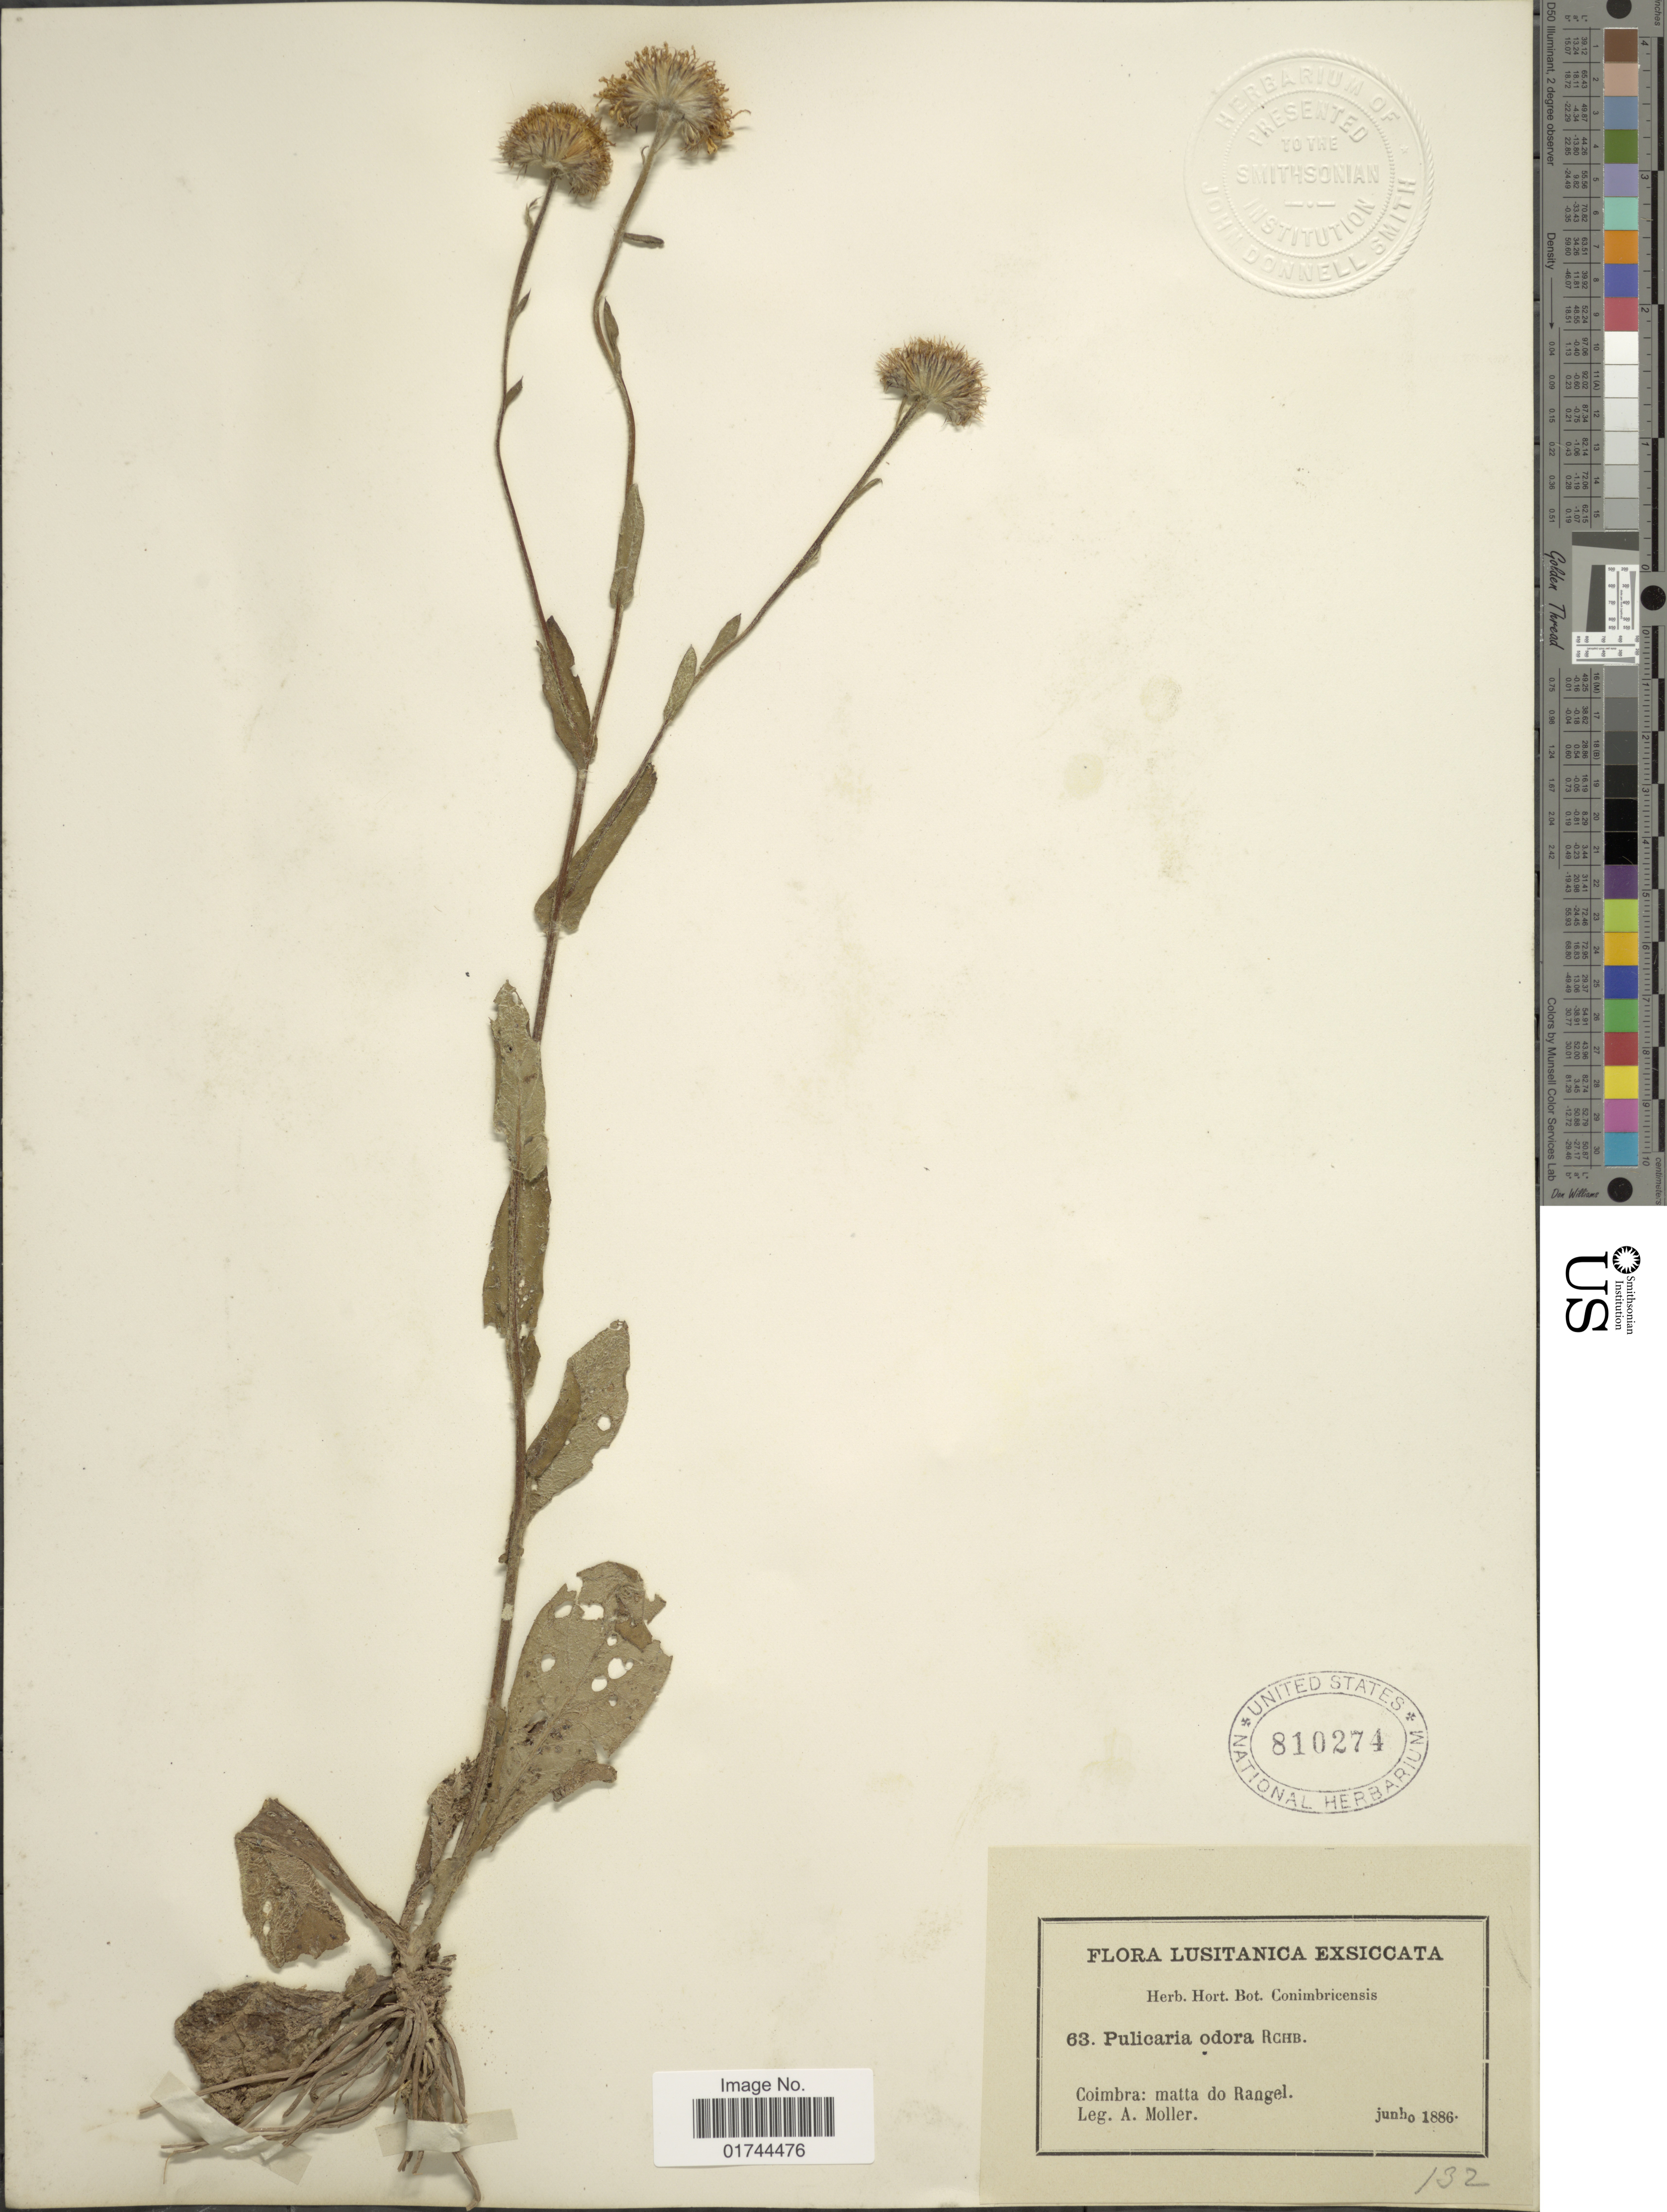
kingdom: Plantae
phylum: Tracheophyta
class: Magnoliopsida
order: Asterales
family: Asteraceae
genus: Pulicaria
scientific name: Pulicaria odora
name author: (L.) Rchb.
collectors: A. Moller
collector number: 63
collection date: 1886-06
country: Portugal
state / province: Coimbra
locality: matta do Rangel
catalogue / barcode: US 810274